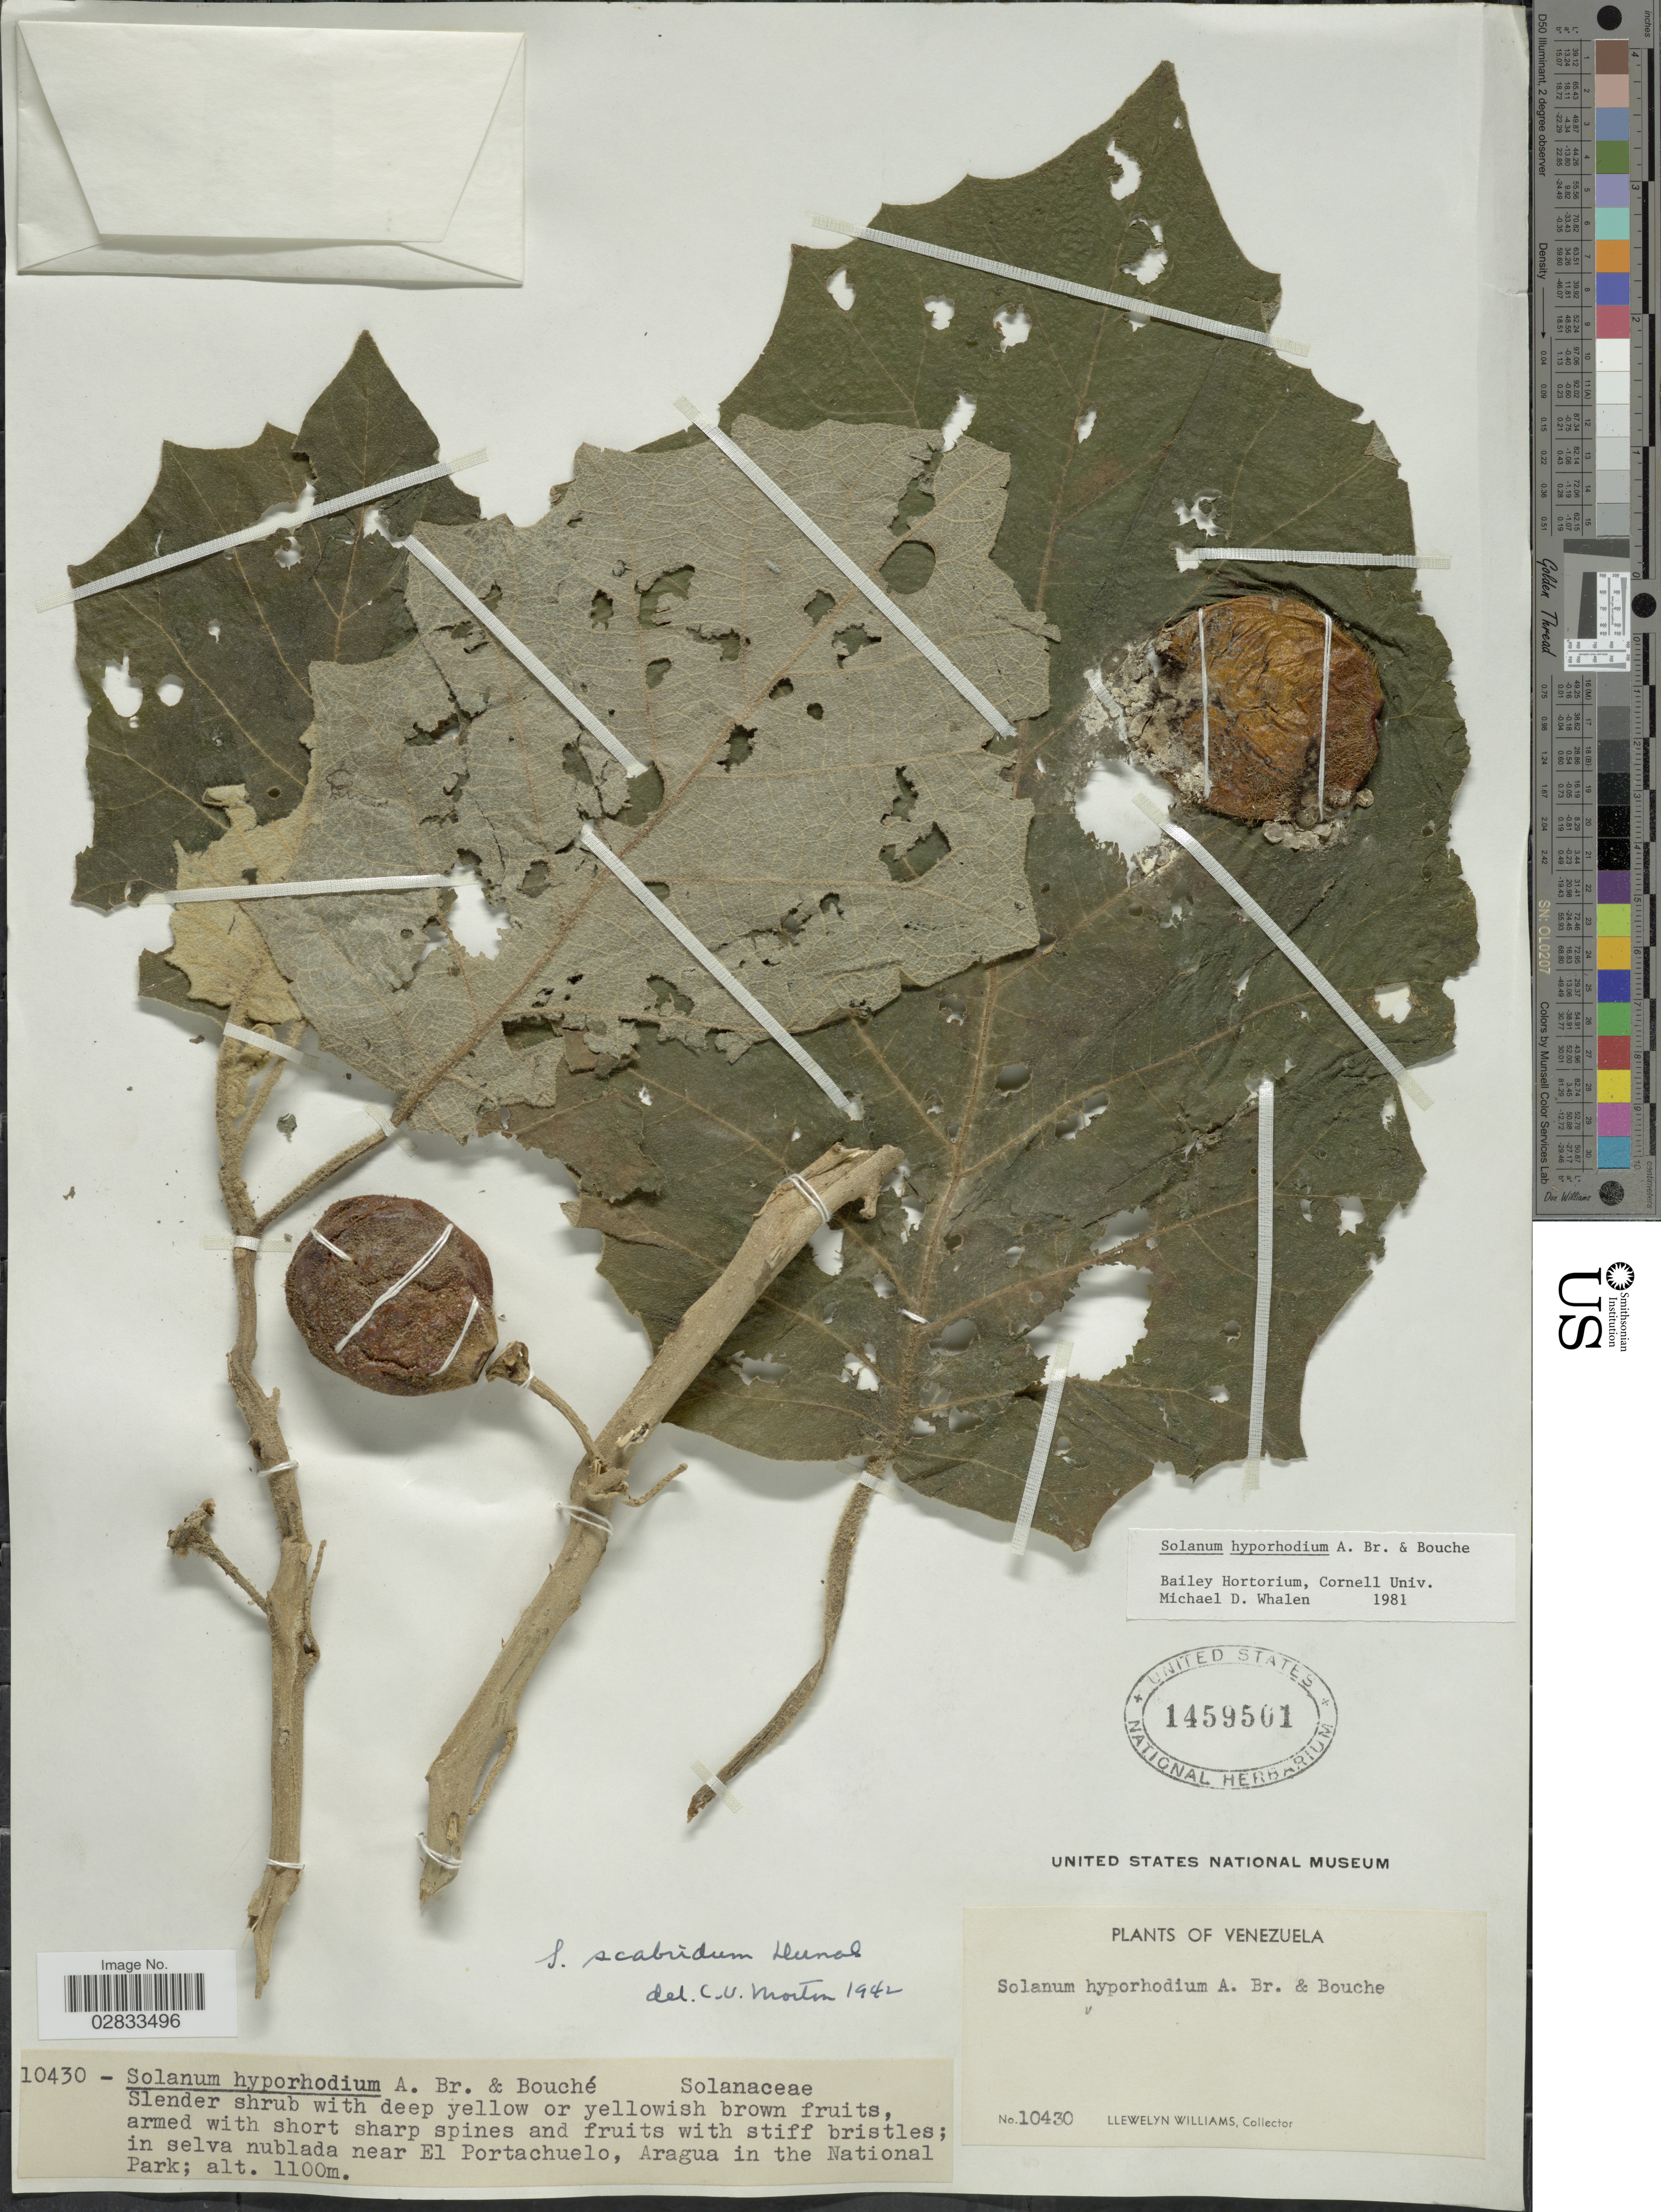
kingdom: Plantae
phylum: Tracheophyta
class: Magnoliopsida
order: Solanales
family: Solanaceae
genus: Solanum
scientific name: Solanum hyporhodium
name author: A. Braun & C.D. Bouché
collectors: Ll. Williams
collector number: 10430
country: Venezuela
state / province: Aragua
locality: In selva nublada near El Portachuelo, Aragua in the National Park.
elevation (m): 1100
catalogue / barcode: US 1459501